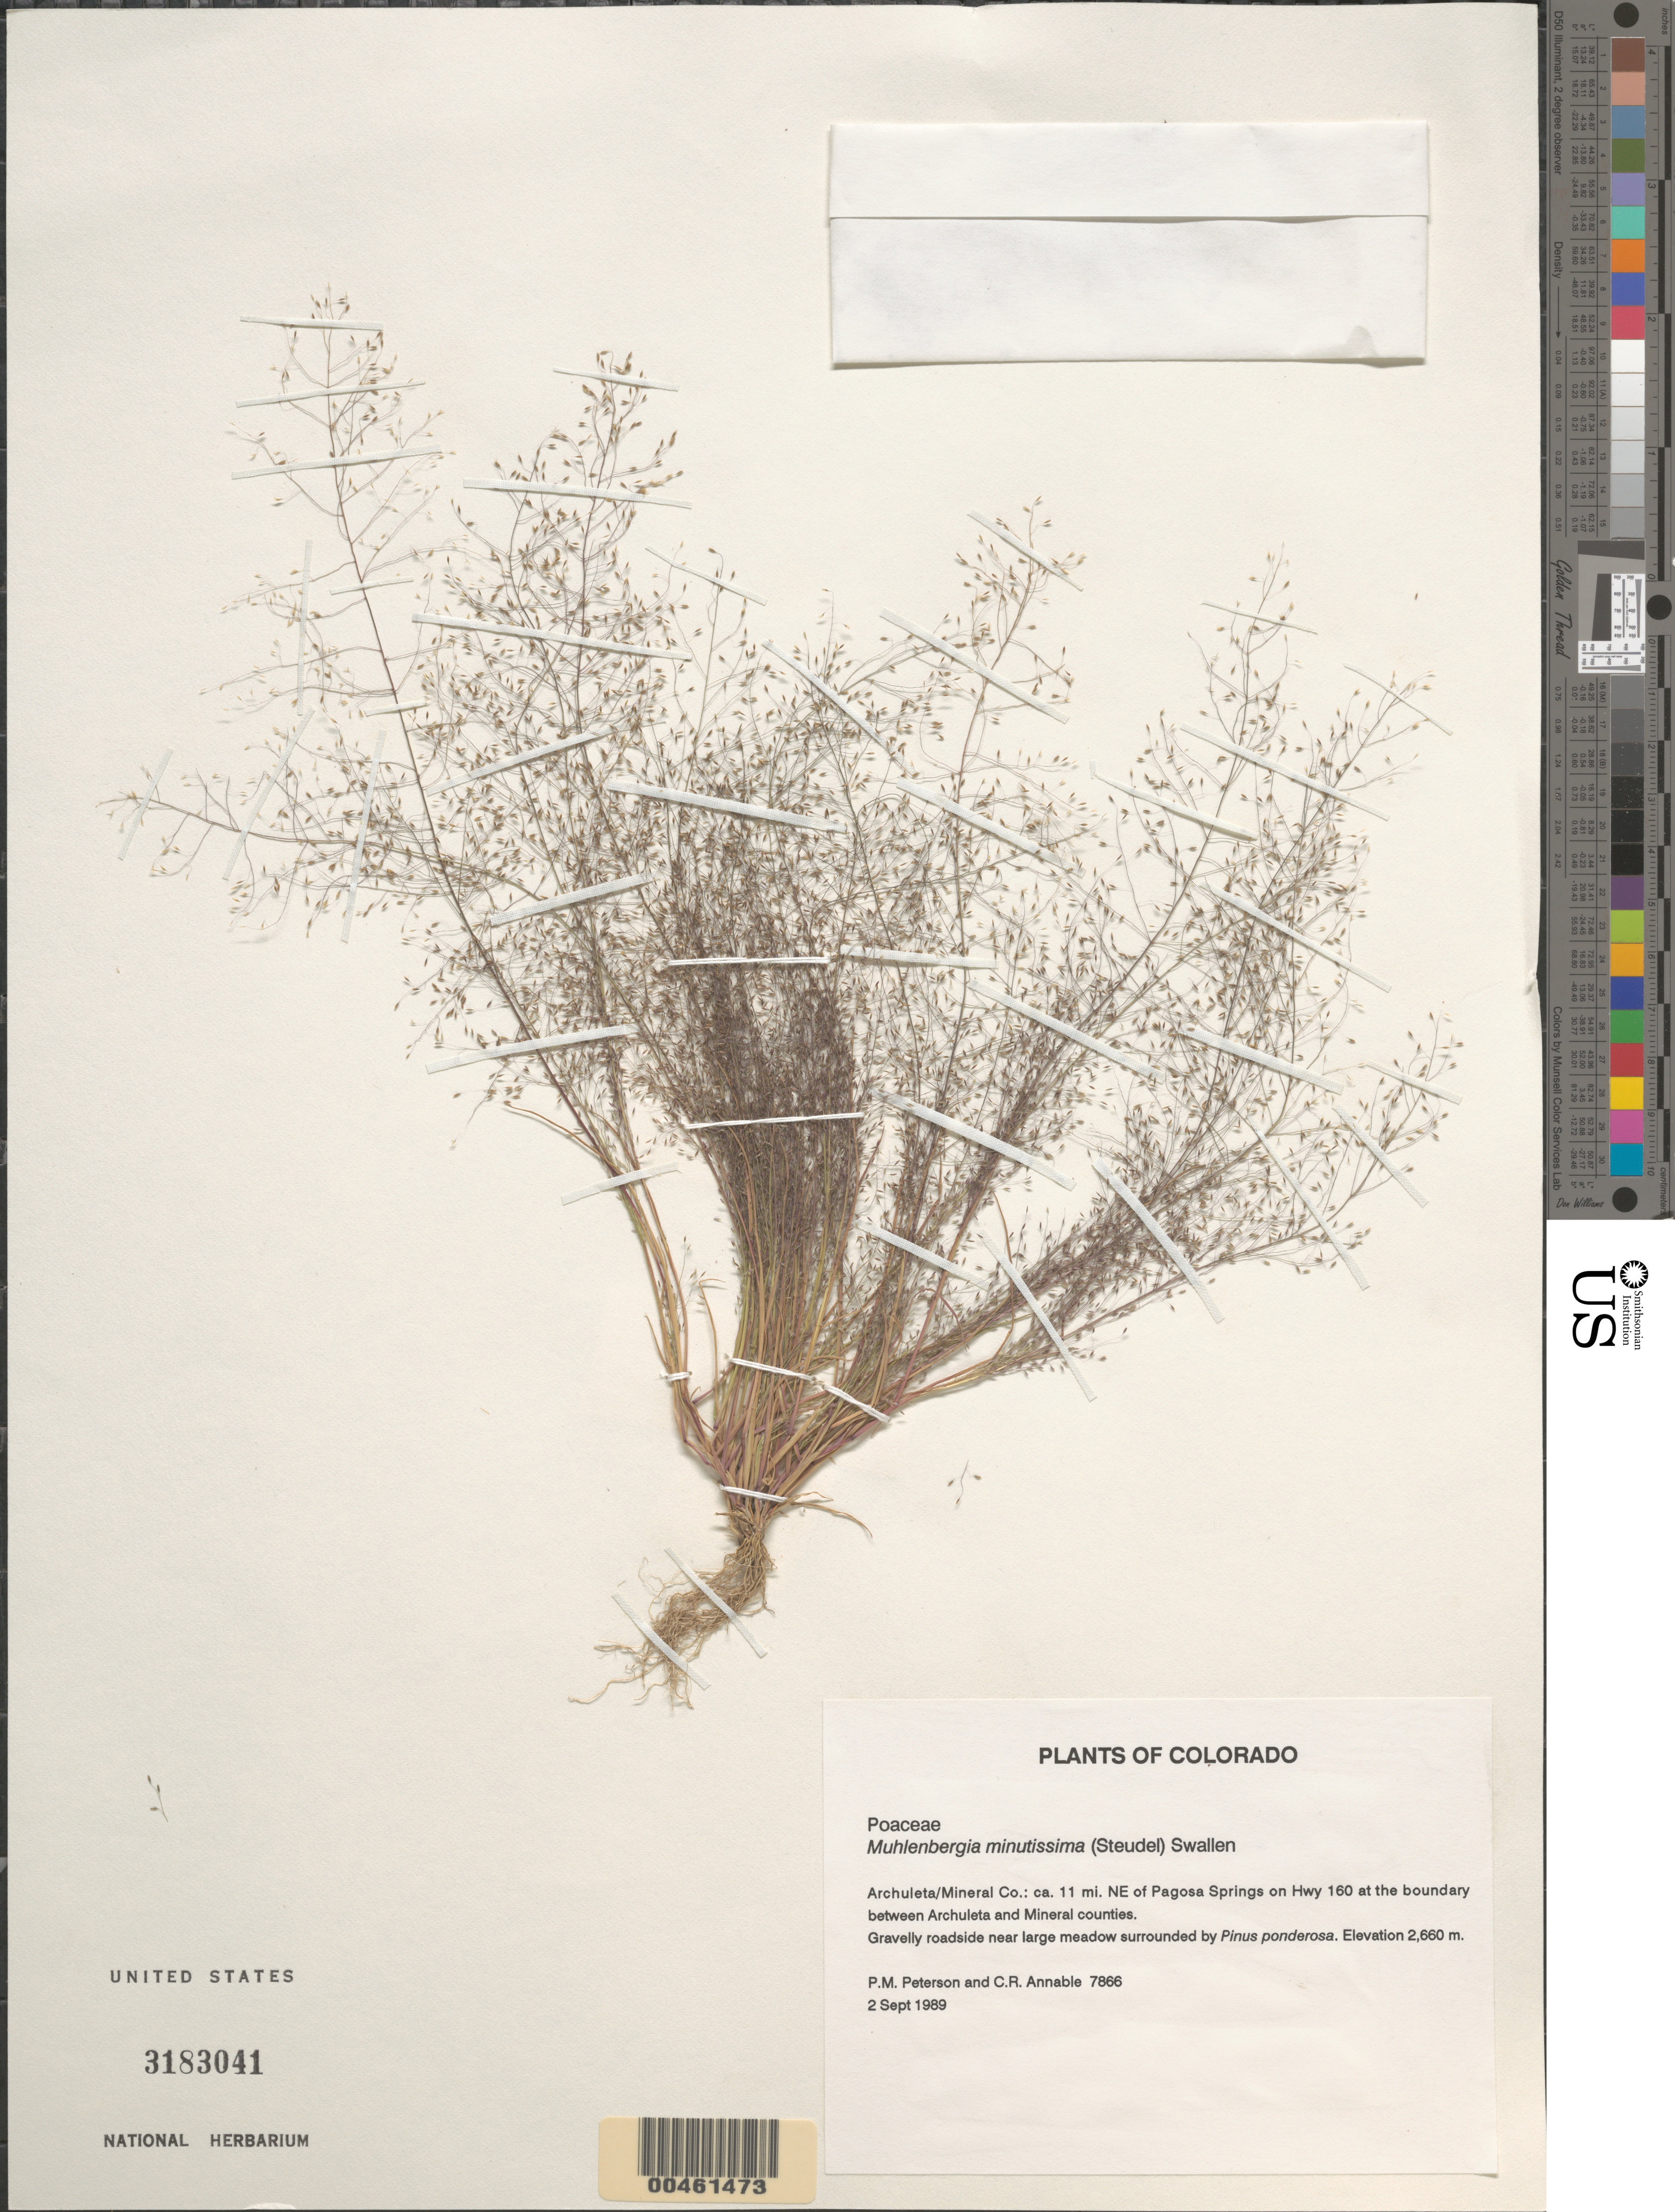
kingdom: Plantae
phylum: Tracheophyta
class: Liliopsida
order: Poales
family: Poaceae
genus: Muhlenbergia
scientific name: Muhlenbergia minutissima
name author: (Steud.) Swallen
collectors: P. M. Peterson & C. R. Annable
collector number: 07866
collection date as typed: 02 Sep 1989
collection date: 1989-09-02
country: United States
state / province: Colorado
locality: Archuleta/Mineral Co.: ca. 11 mi. NE of Pagosa Springs on Hwy 160 at the boundary between Archuleta and Mineral counties.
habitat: Gravelly roadside near large meadow surrounded by Pinus ponderosa.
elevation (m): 2660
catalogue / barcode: US 3183041